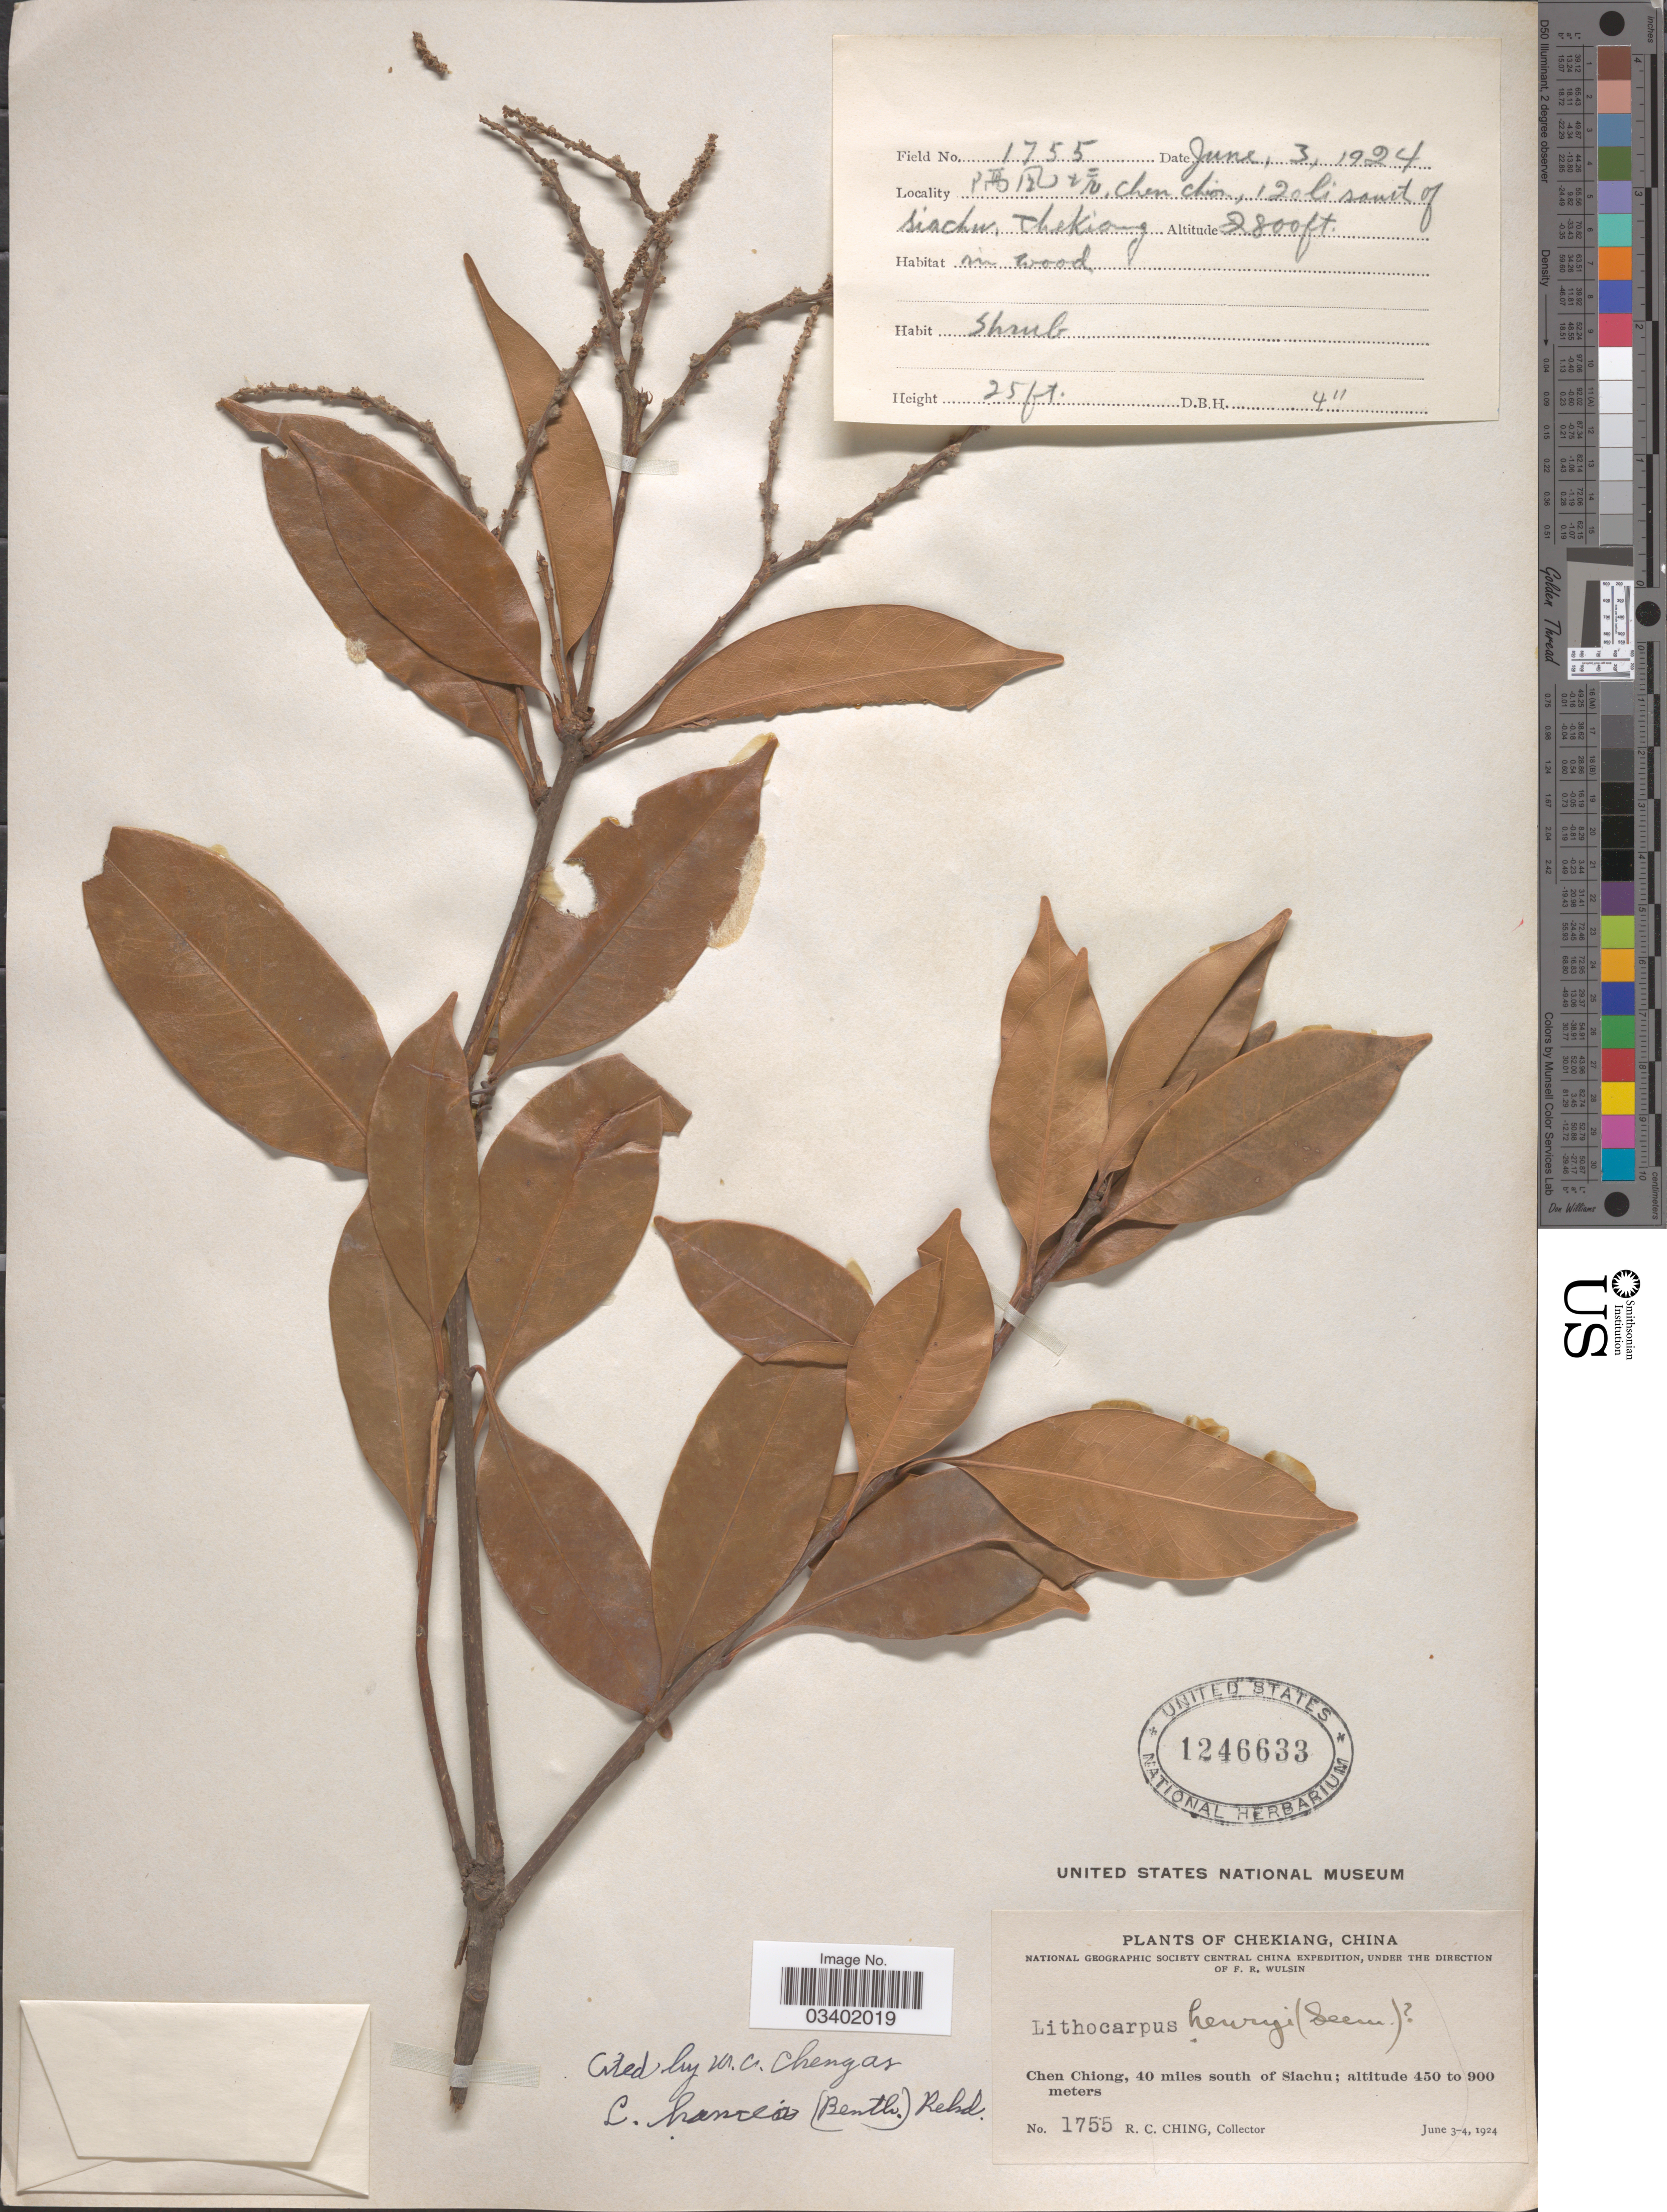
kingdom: Plantae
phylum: Tracheophyta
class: Magnoliopsida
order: Fagales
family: Fagaceae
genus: Lithocarpus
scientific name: Lithocarpus henryi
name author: Rehder & E.H. Wilson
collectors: R. C. Ching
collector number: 1755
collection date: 1924-06-03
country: China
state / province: Zhejiang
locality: Chekiang. Chen Chiong, 40 miles south of Siachu. X, Chen Chion, 120 li south of Siachu.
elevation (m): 853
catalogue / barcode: US 1246633